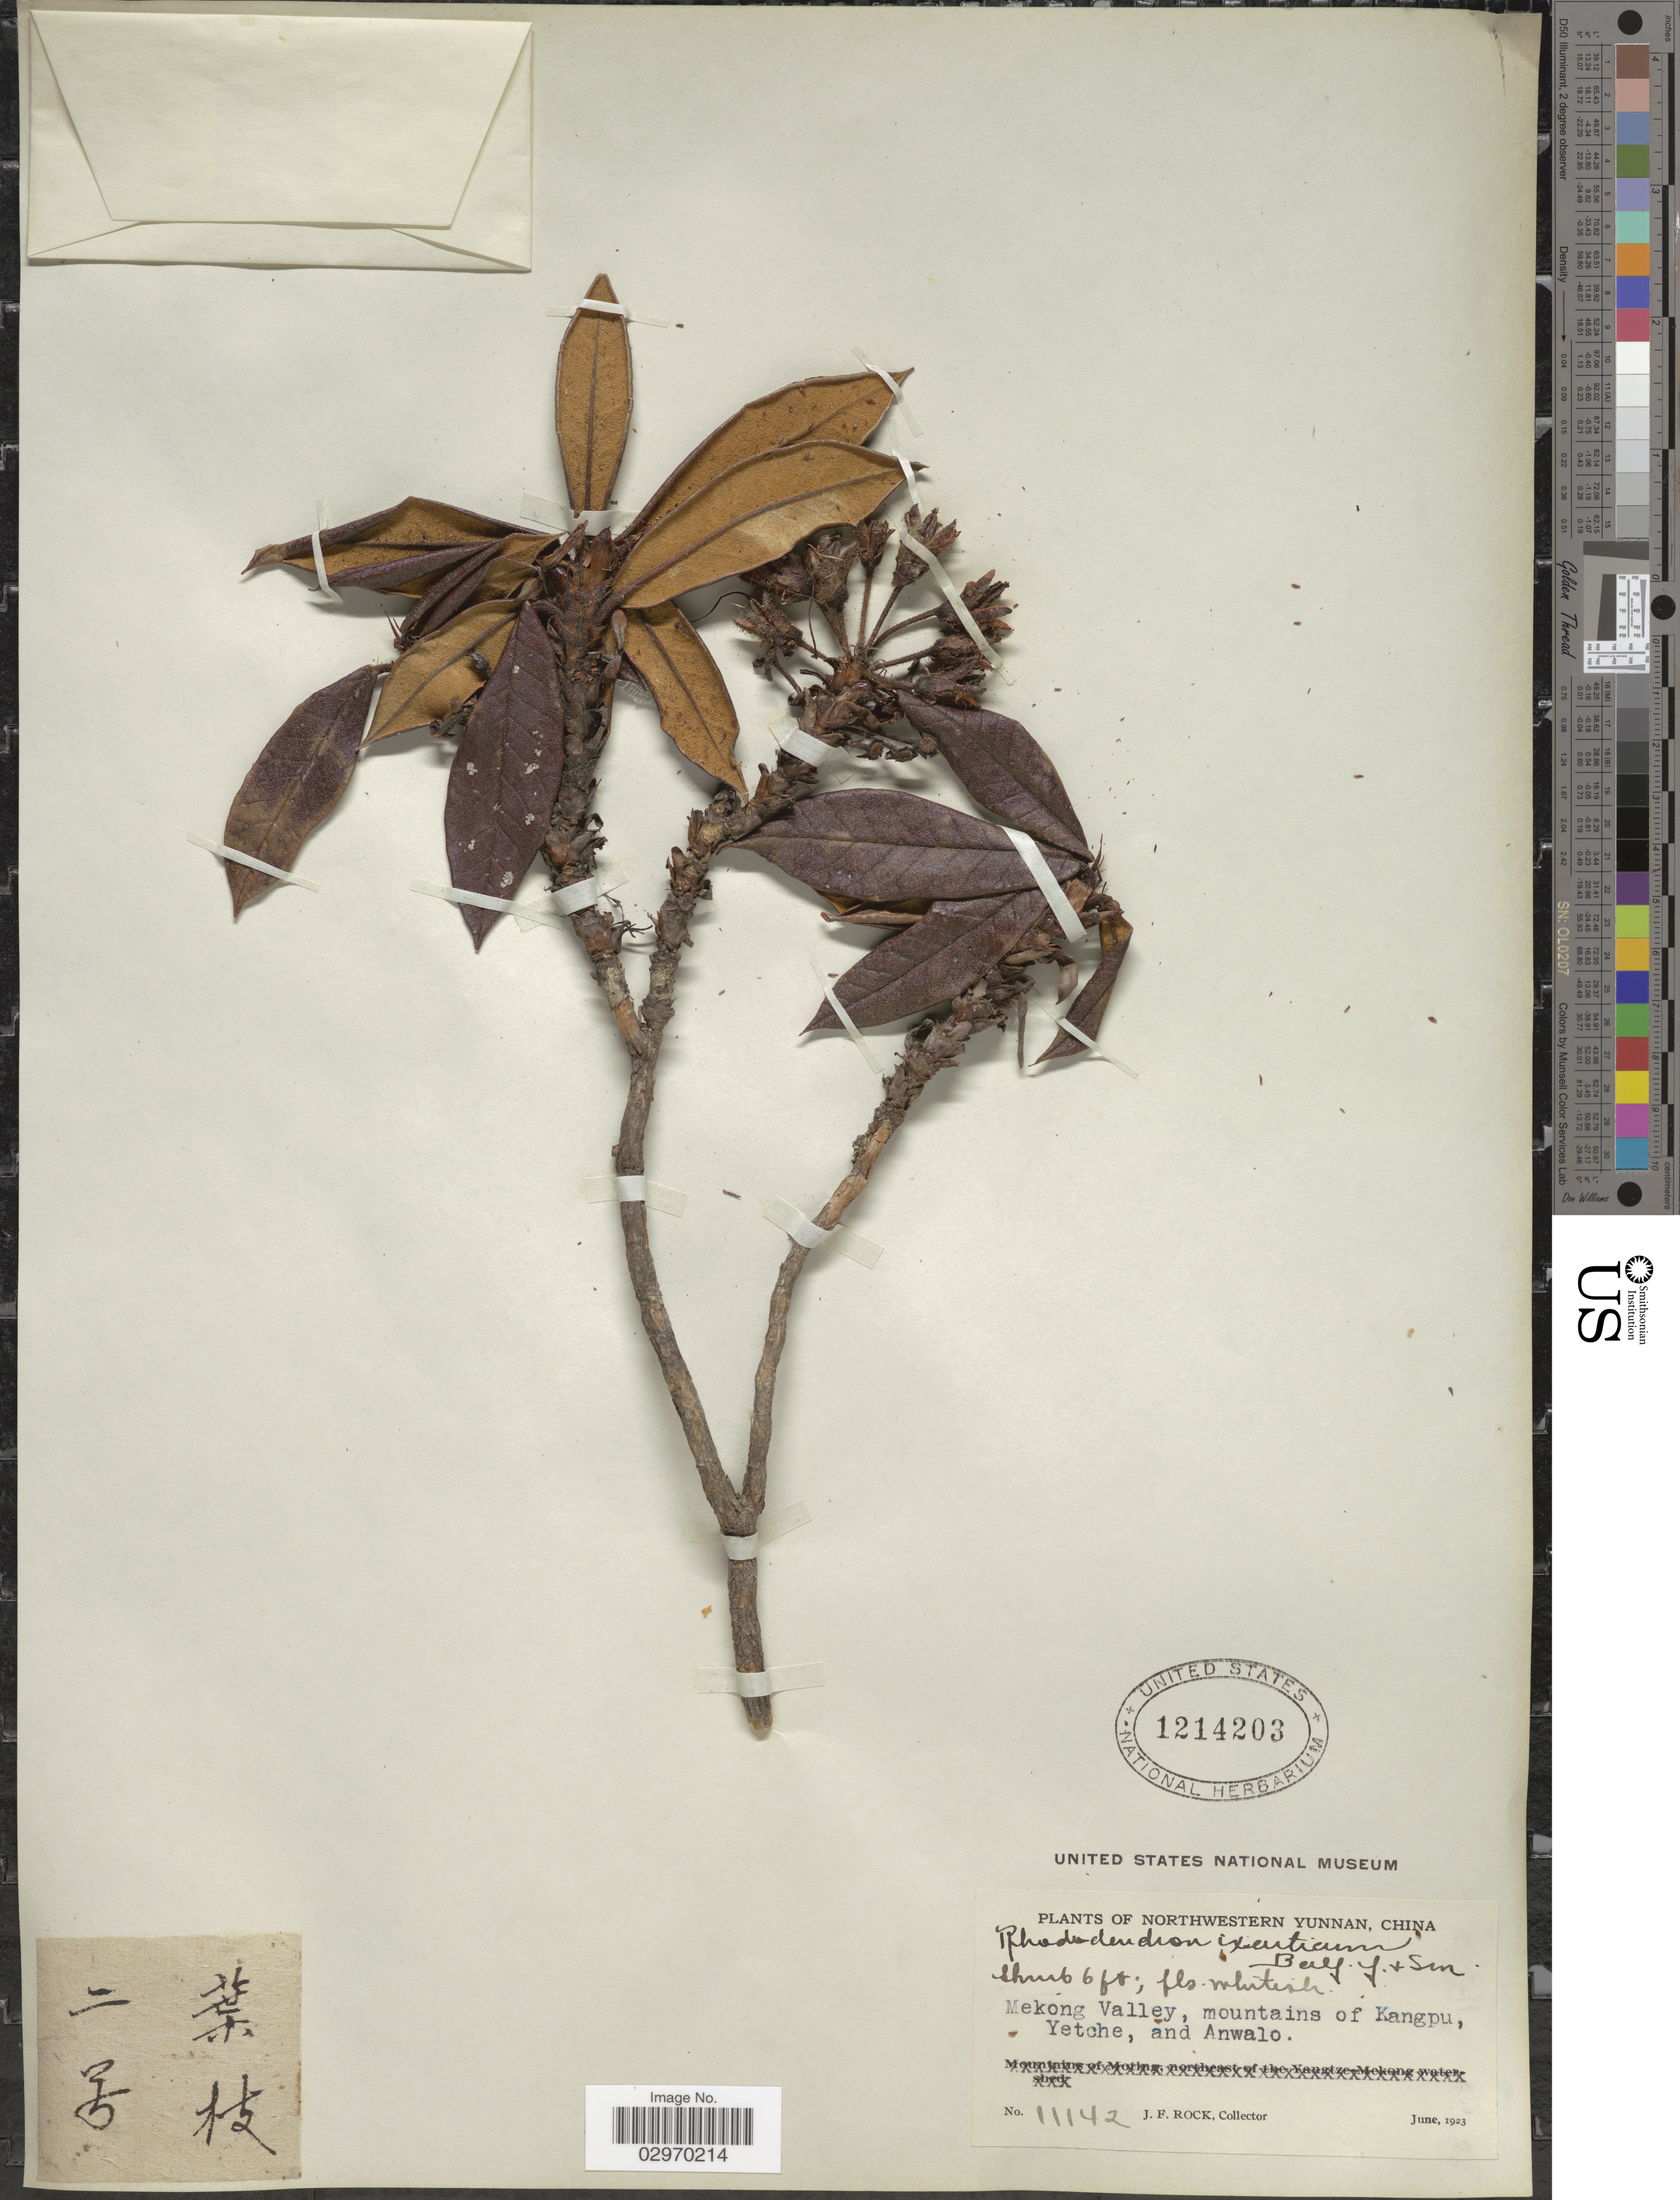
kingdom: Plantae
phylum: Tracheophyta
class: Magnoliopsida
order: Ericales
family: Ericaceae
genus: Rhododendron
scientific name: Rhododendron crinigerum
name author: Franch.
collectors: J. Rock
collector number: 11142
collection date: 1923-06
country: China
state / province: Xizang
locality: Northwestern Yunnan. Mekong Valley, mountains of Kangpu, Yetche, and Anwalo.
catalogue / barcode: US 1214203